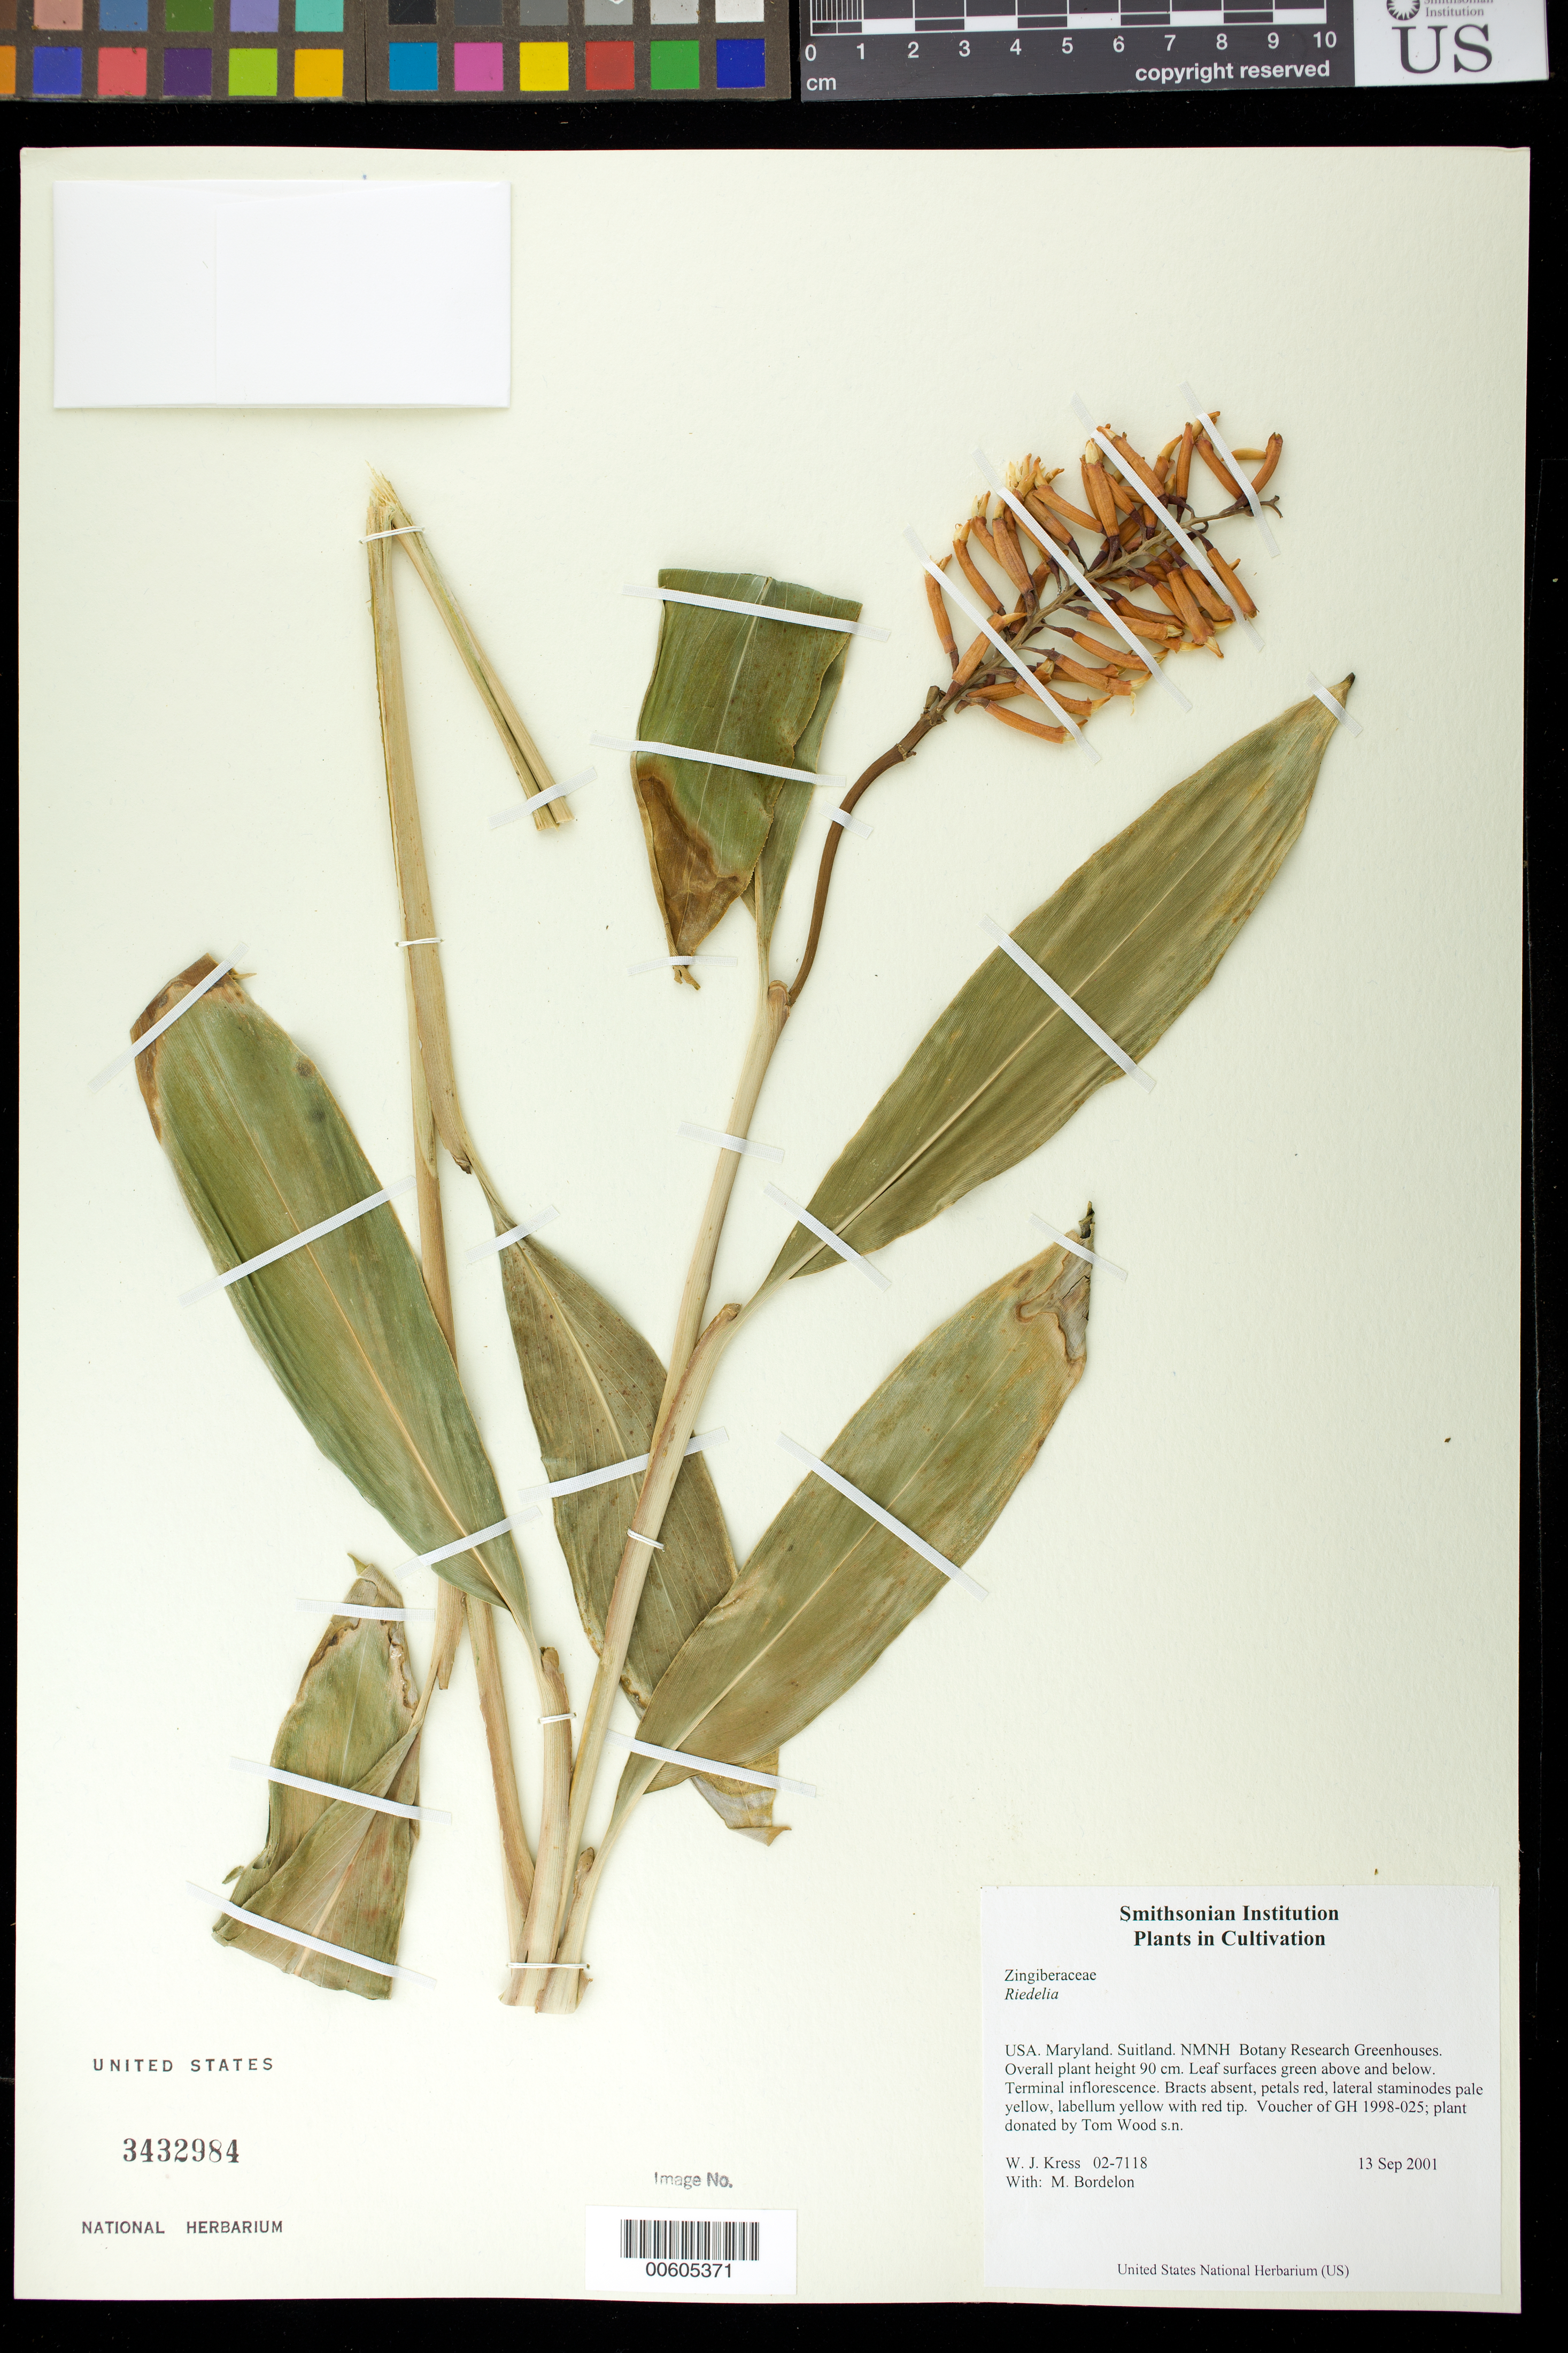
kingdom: Plantae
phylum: Tracheophyta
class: Liliopsida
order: Zingiberales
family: Zingiberaceae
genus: Riedelia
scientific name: Riedelia sp.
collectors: W. J. Kress & M. Bordelon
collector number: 02-7118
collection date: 2001-09-13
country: United States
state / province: Maryland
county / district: Prince George's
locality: NMNH Botany Research Greenhouses. Suitland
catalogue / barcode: US 3432984